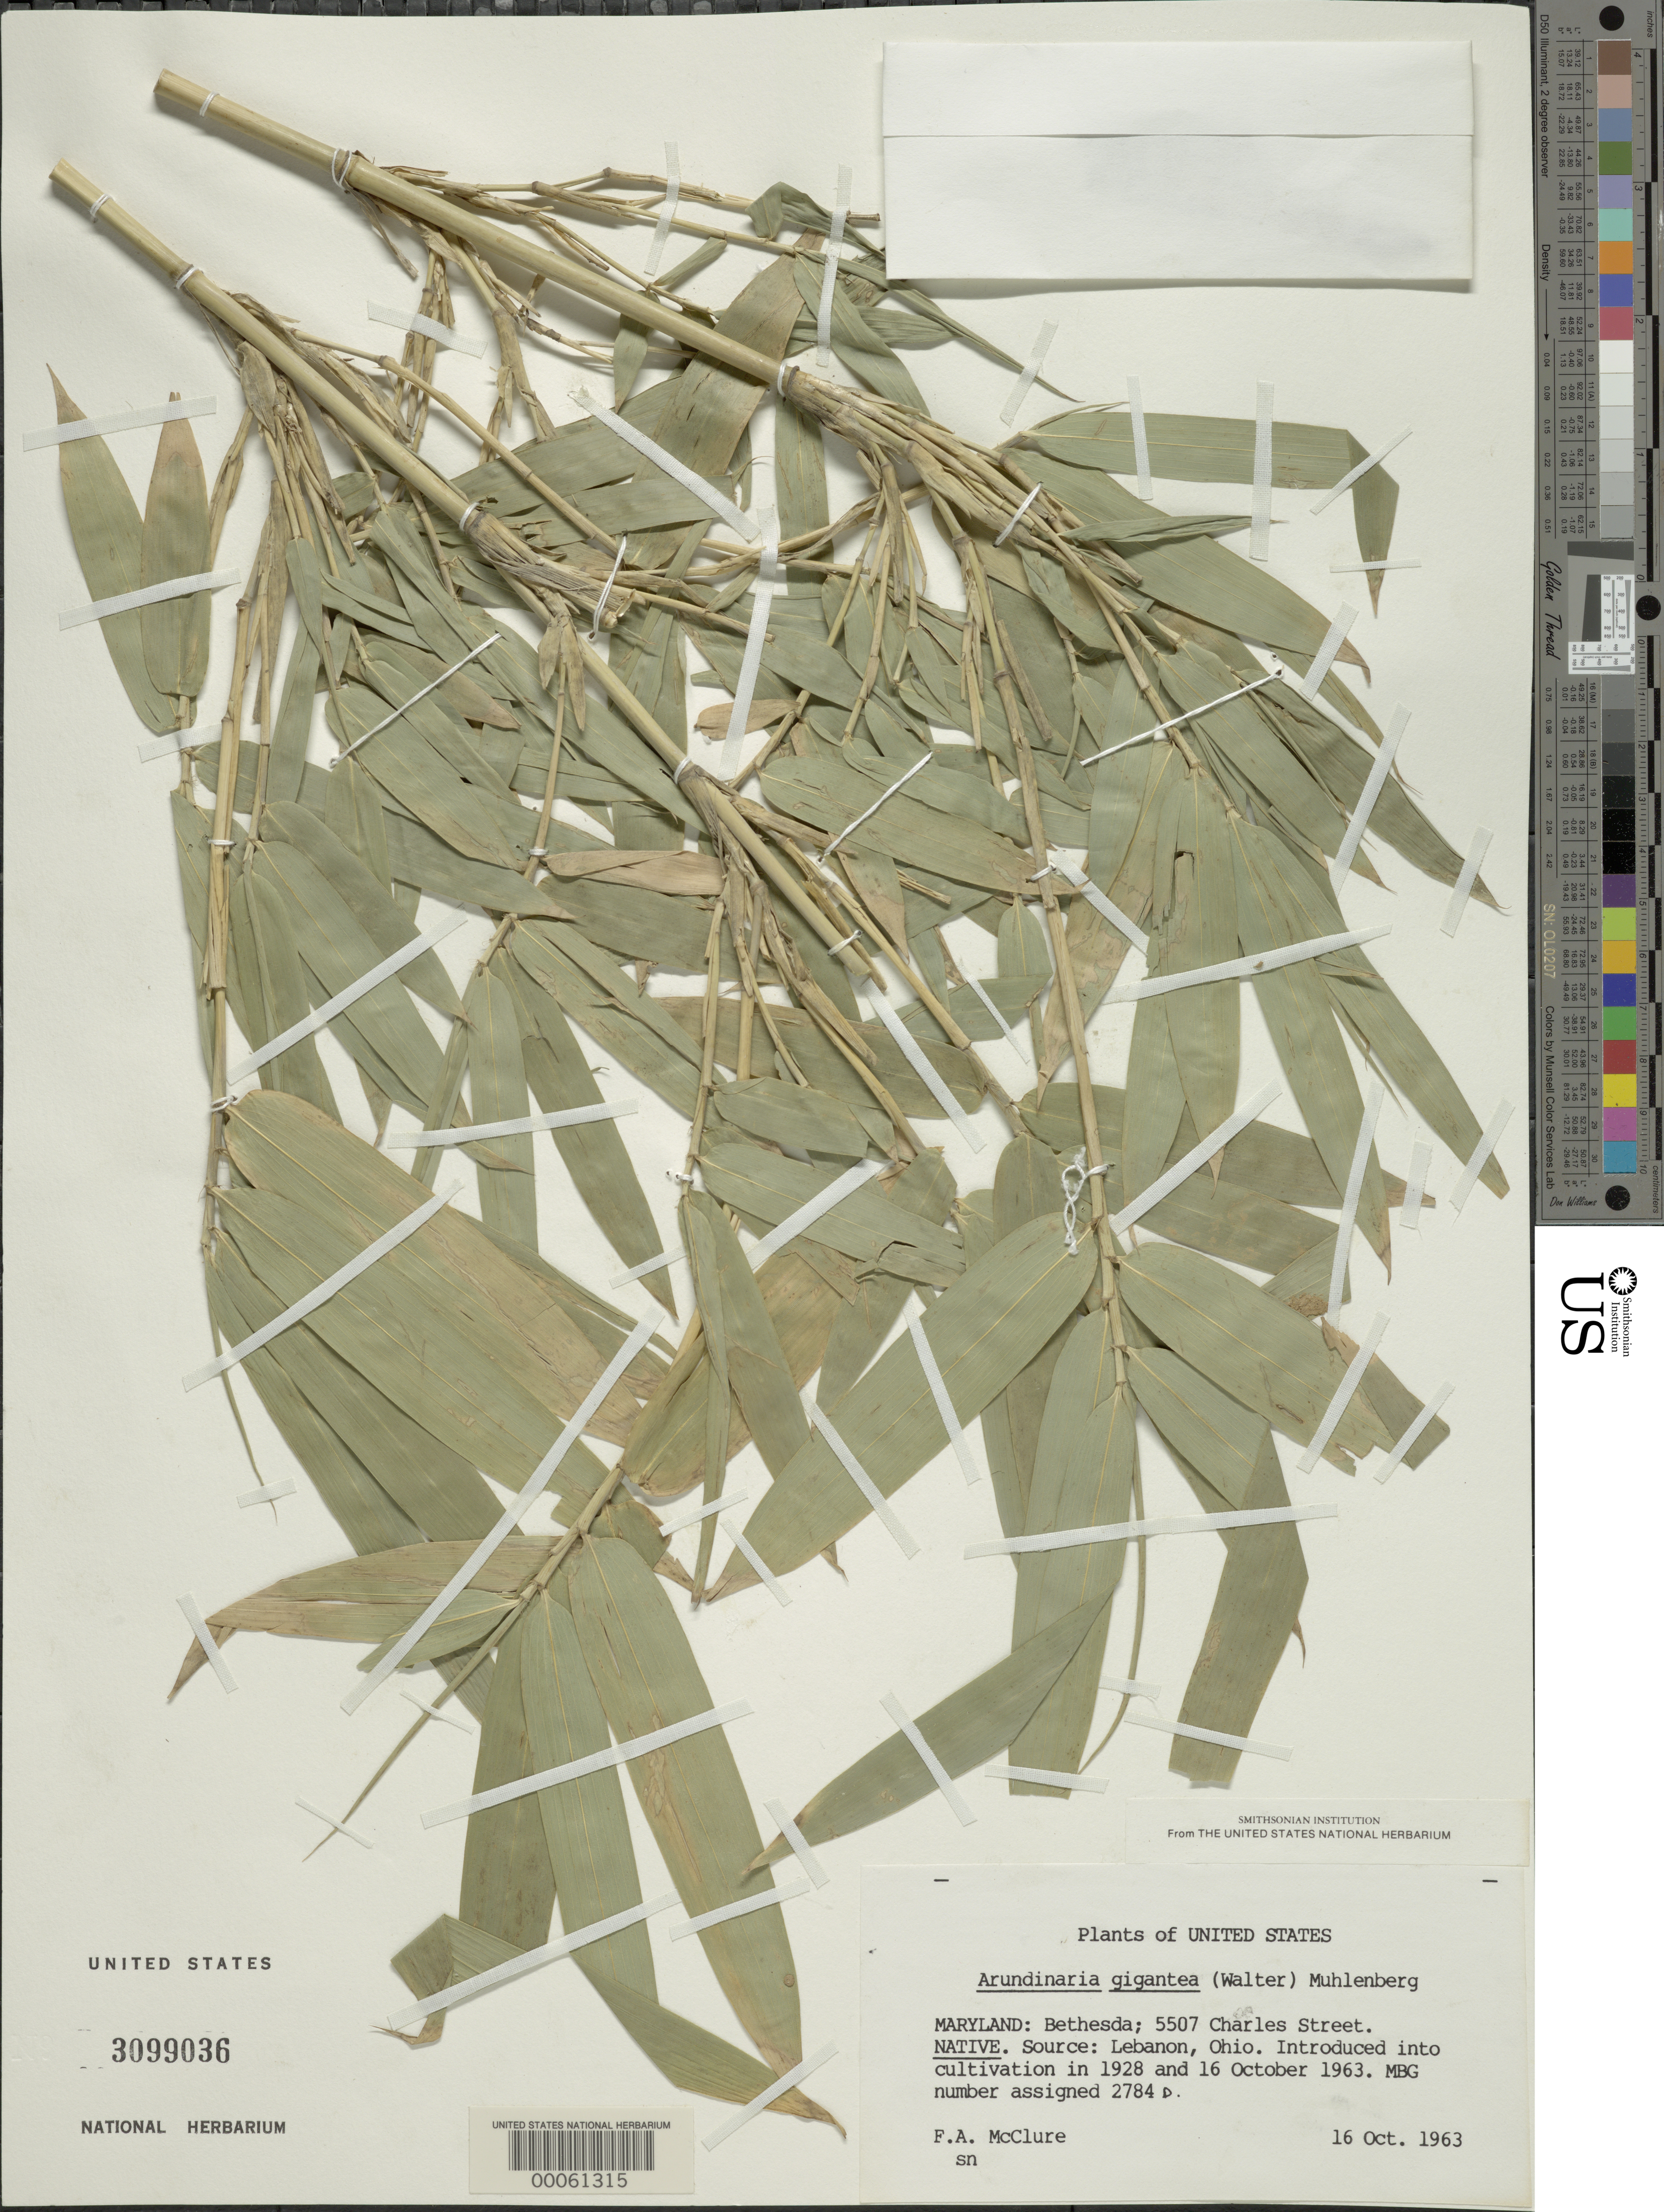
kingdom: Plantae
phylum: Tracheophyta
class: Liliopsida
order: Poales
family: Poaceae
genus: Arundinaria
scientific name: Arundinaria gigantea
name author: (Walter) Muhl.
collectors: F. A. McClure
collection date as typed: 16 Oct 1963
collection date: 1963-10-16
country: United States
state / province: Maryland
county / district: Montgomery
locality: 5507 Charles Street, Bethesda (McClure's garden)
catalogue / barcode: US 3099036